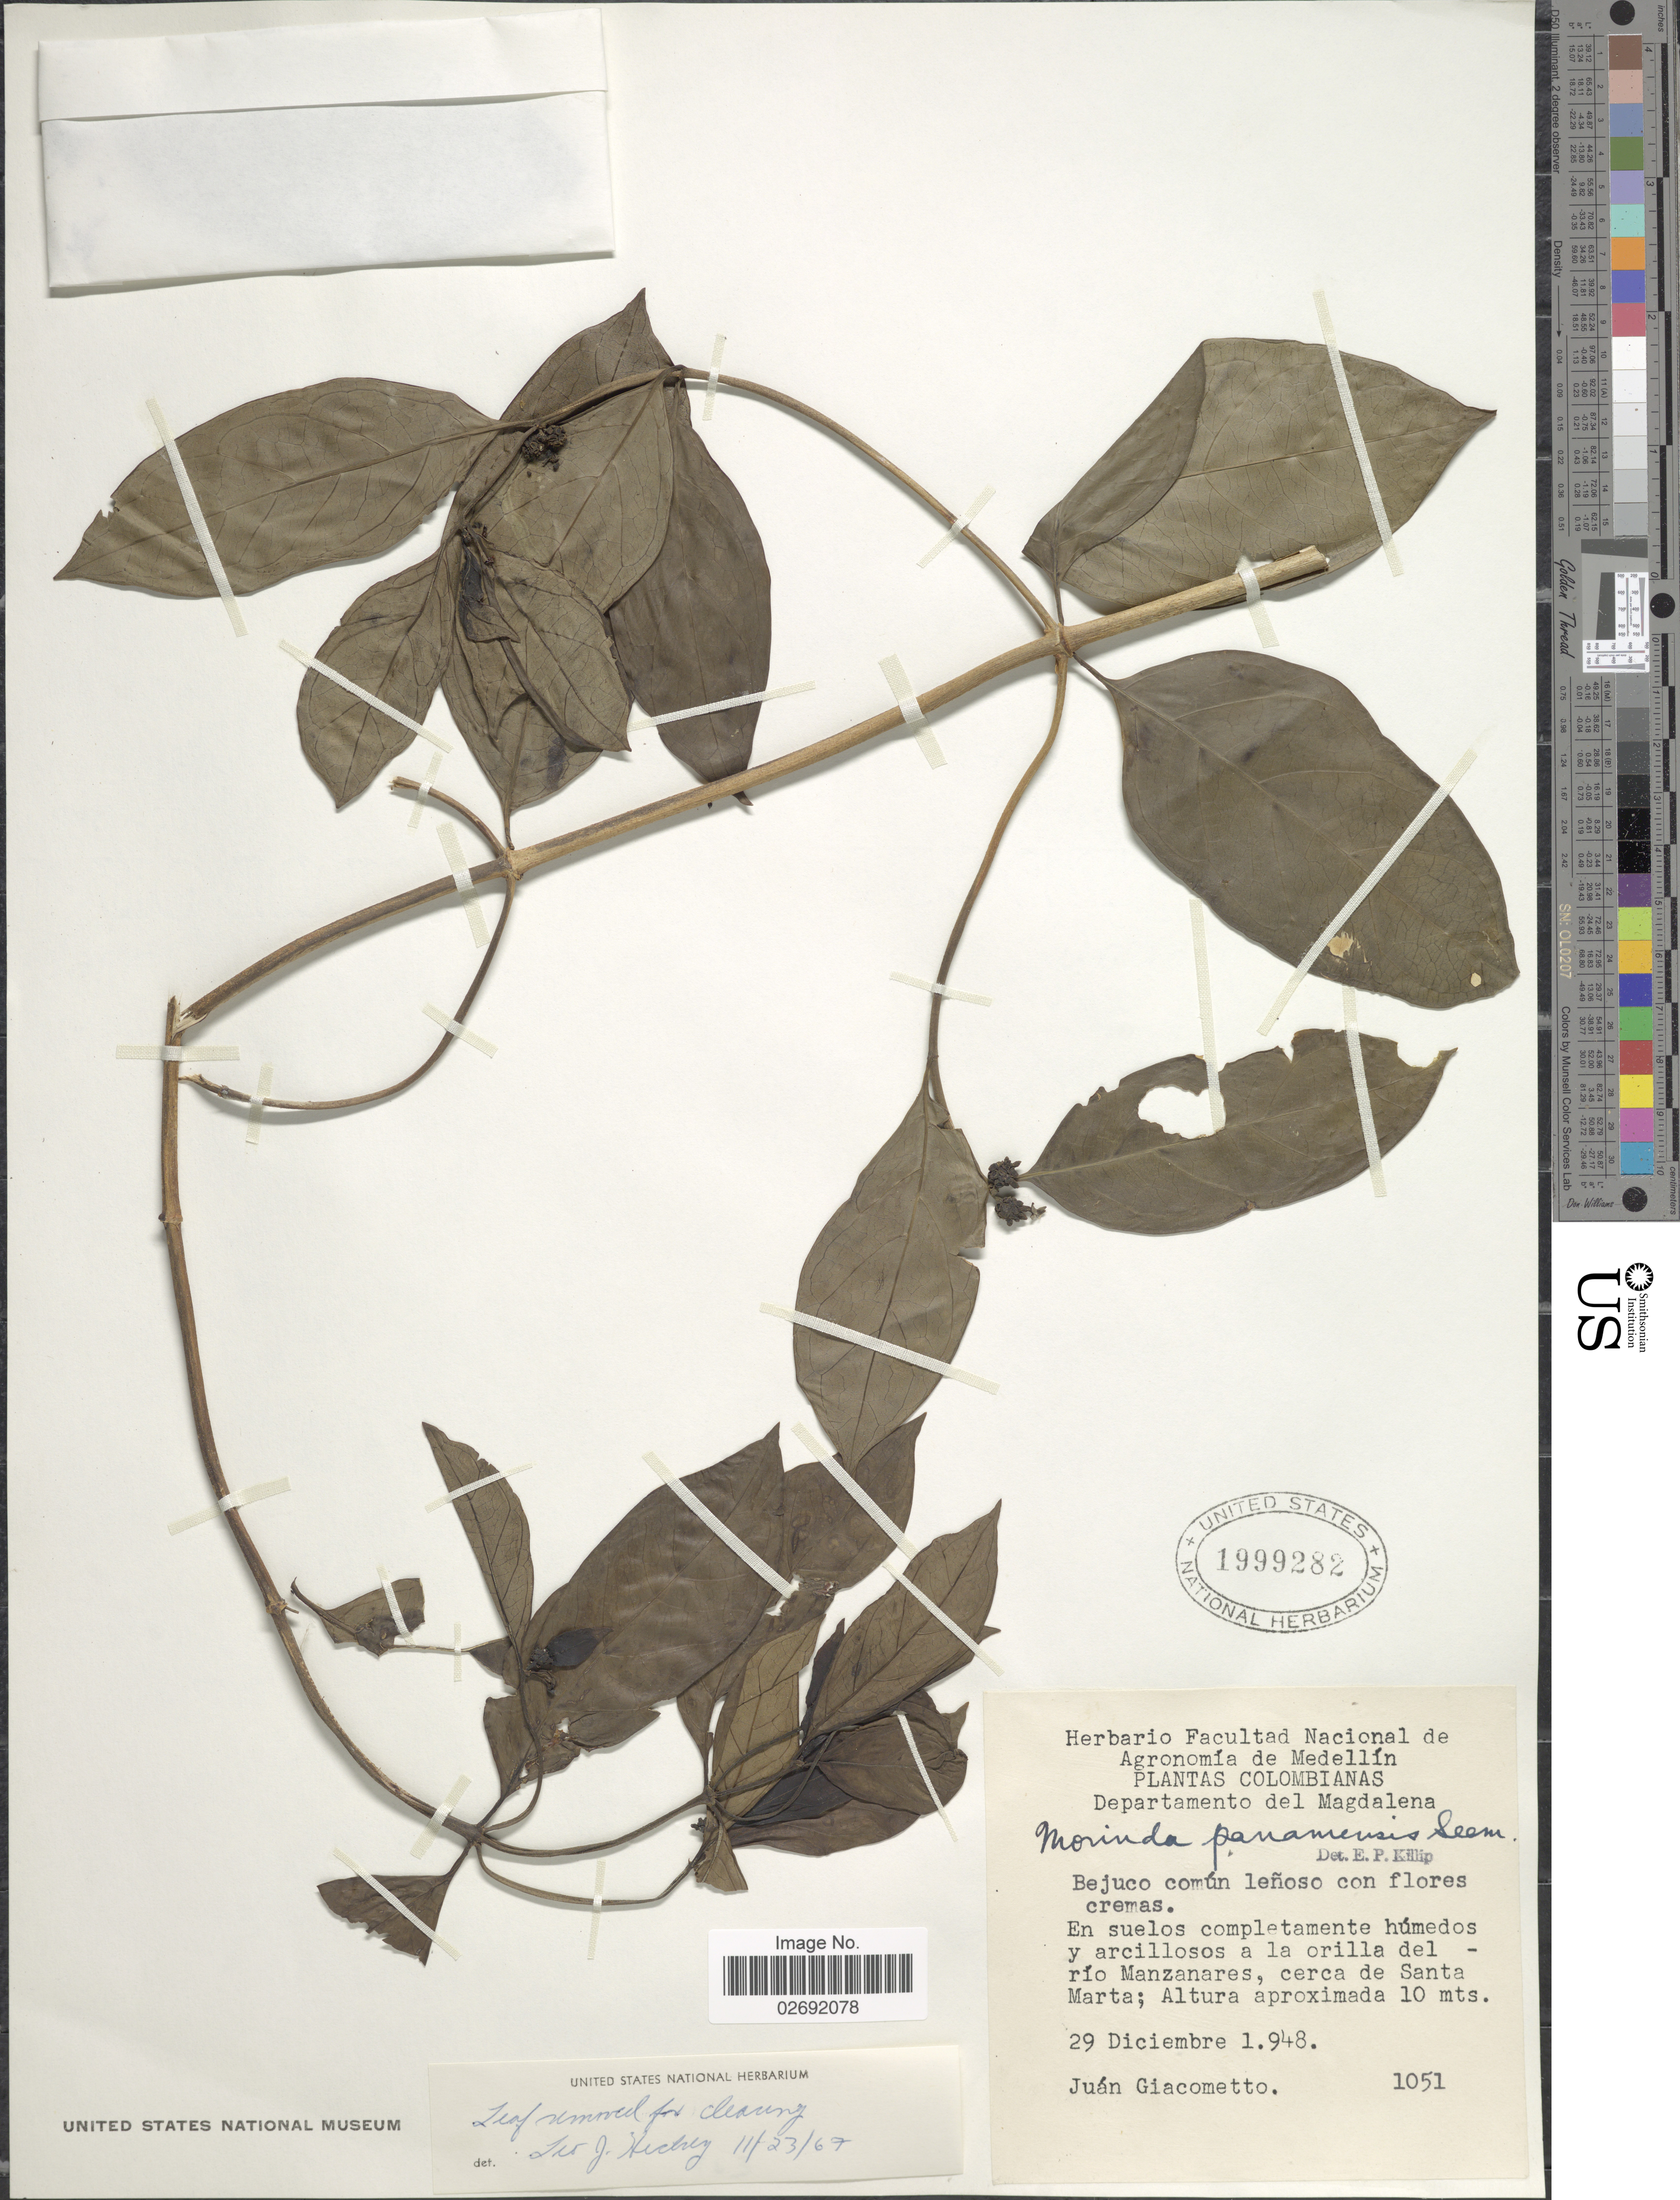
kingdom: Plantae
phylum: Tracheophyta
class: Magnoliopsida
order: Gentianales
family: Rubiaceae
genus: Morinda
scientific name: Morinda panamensis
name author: Seem.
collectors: J. Giacometto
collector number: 1051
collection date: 1948-12-29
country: Colombia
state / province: Magdalena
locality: Departamento del Magdalena, río Manzanares, cerca de Santa Marta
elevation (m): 10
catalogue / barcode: US 1999282